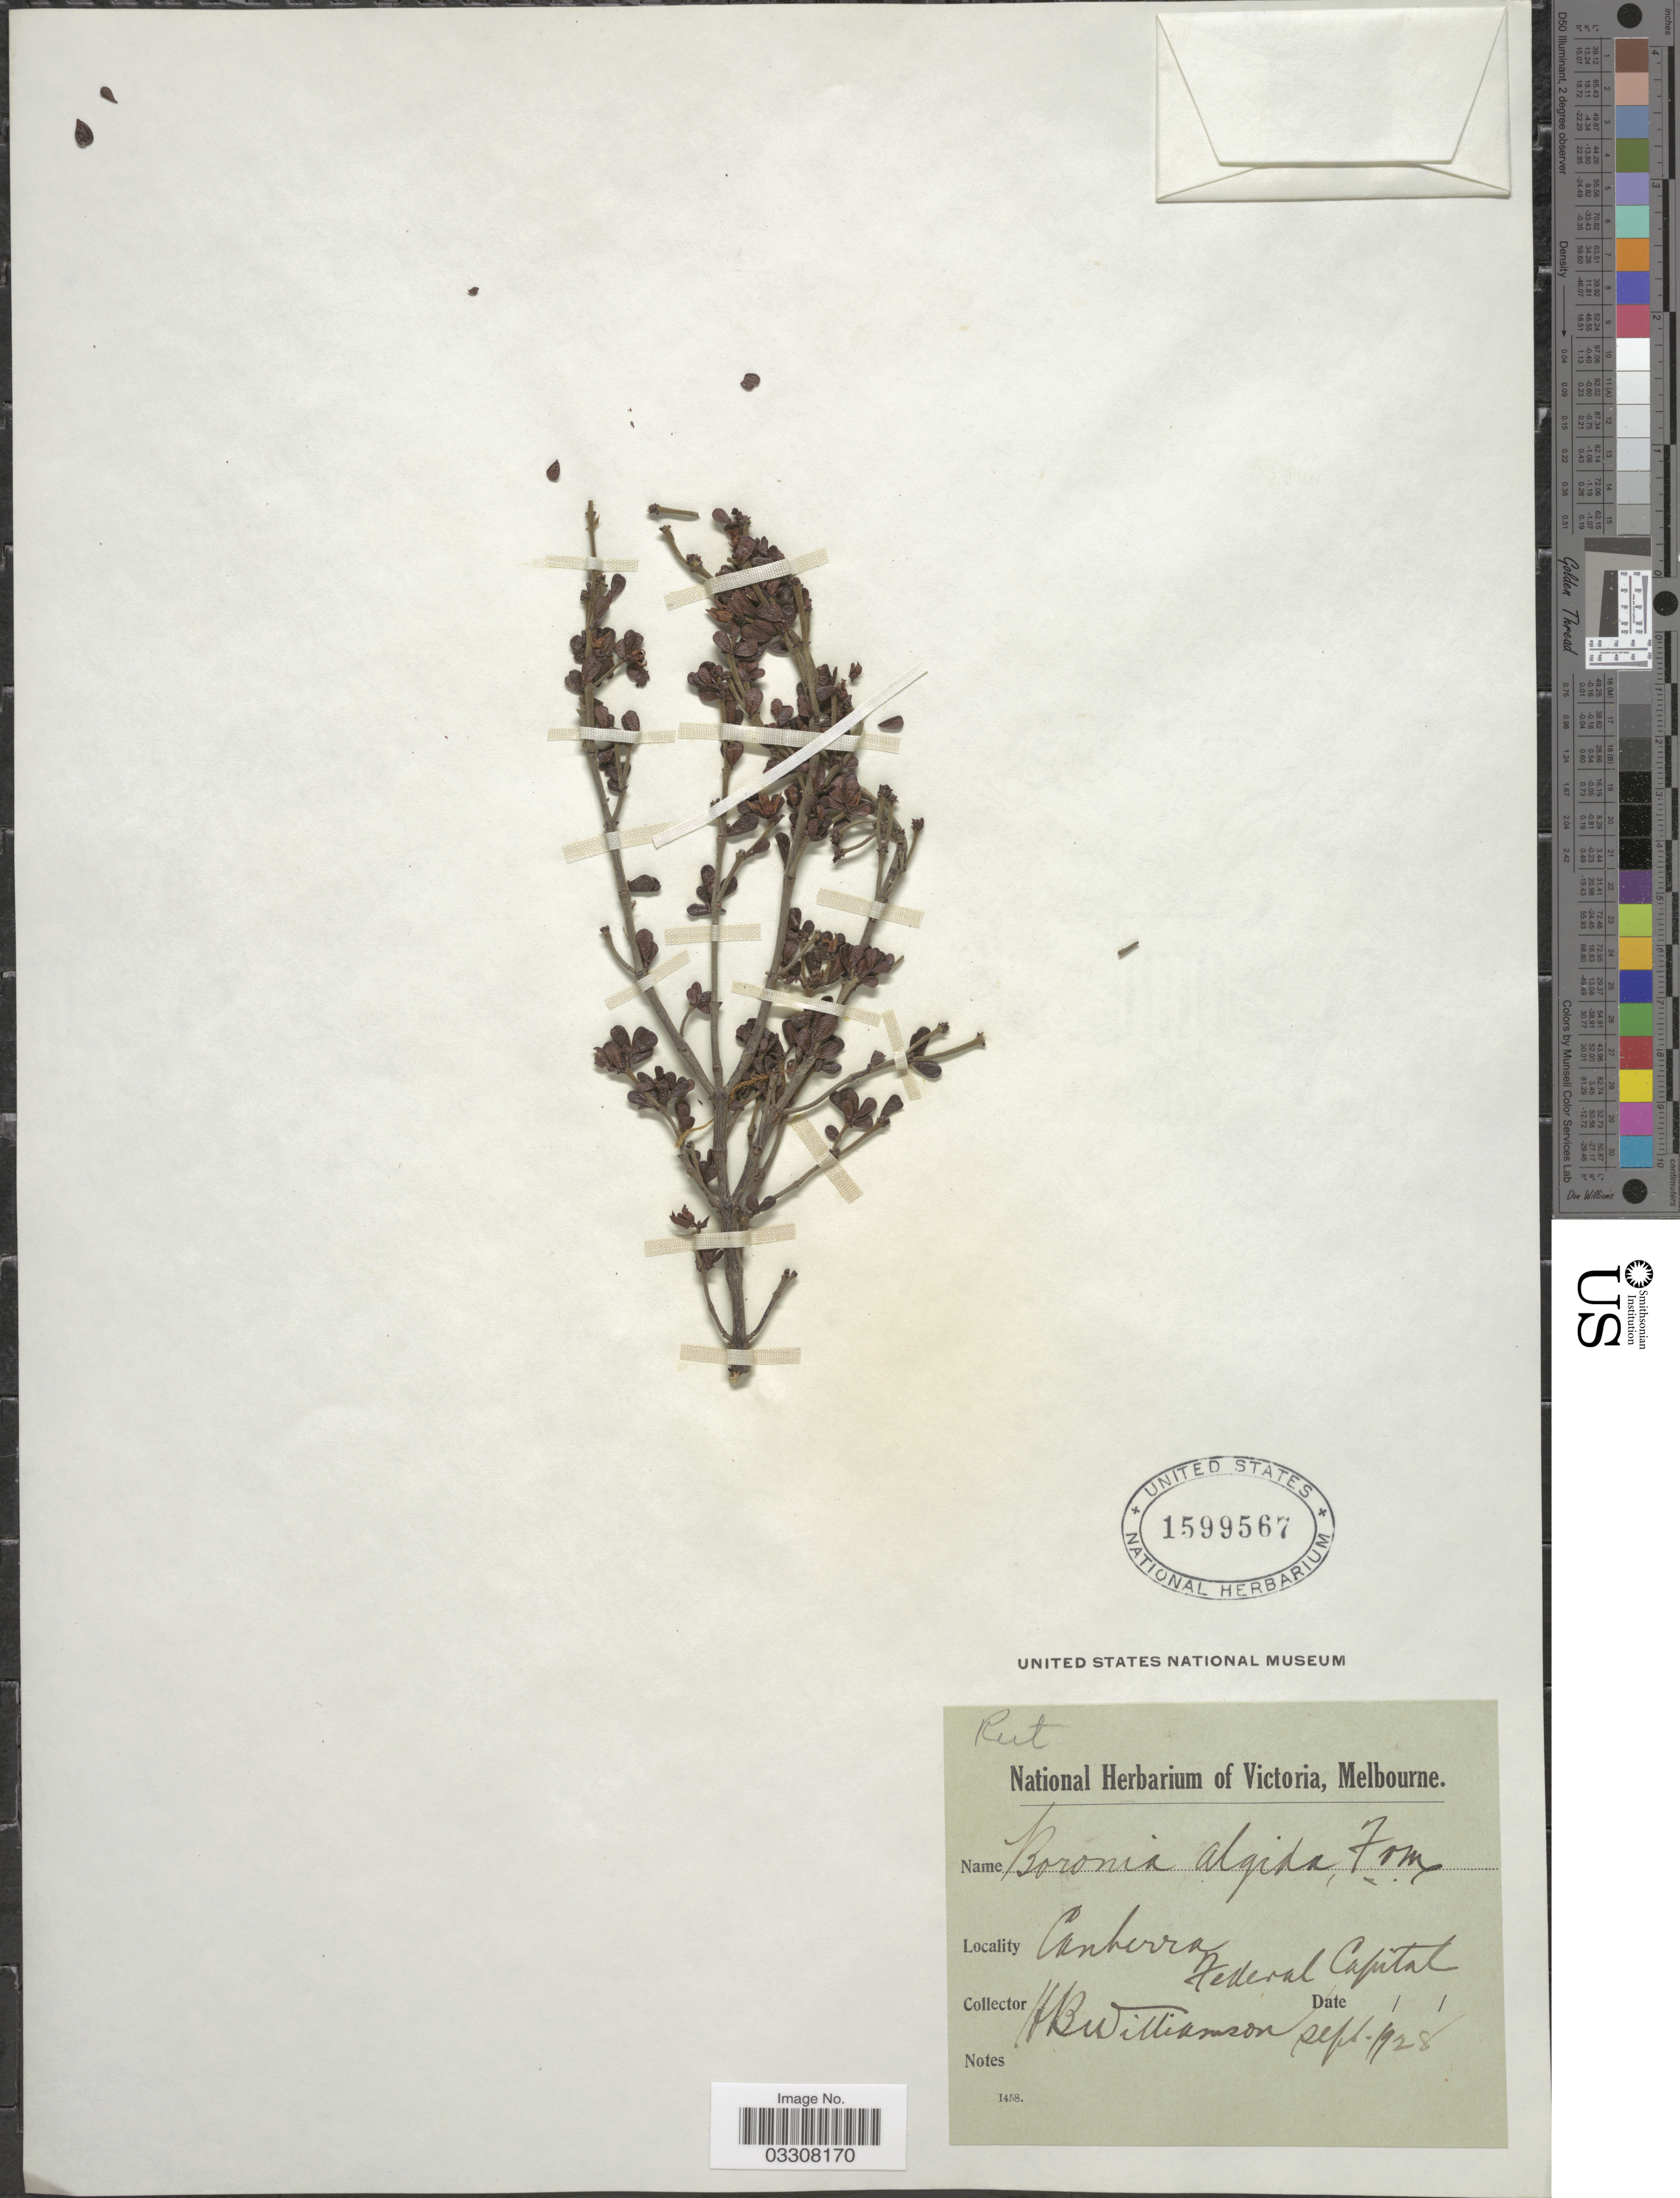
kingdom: Plantae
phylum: Tracheophyta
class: Magnoliopsida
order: Sapindales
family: Rutaceae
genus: Boronia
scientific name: Boronia algida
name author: F. Muell.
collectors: H. Williamson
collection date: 1928-09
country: Australia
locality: Canberra, Federal Capital.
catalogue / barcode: US 1599567